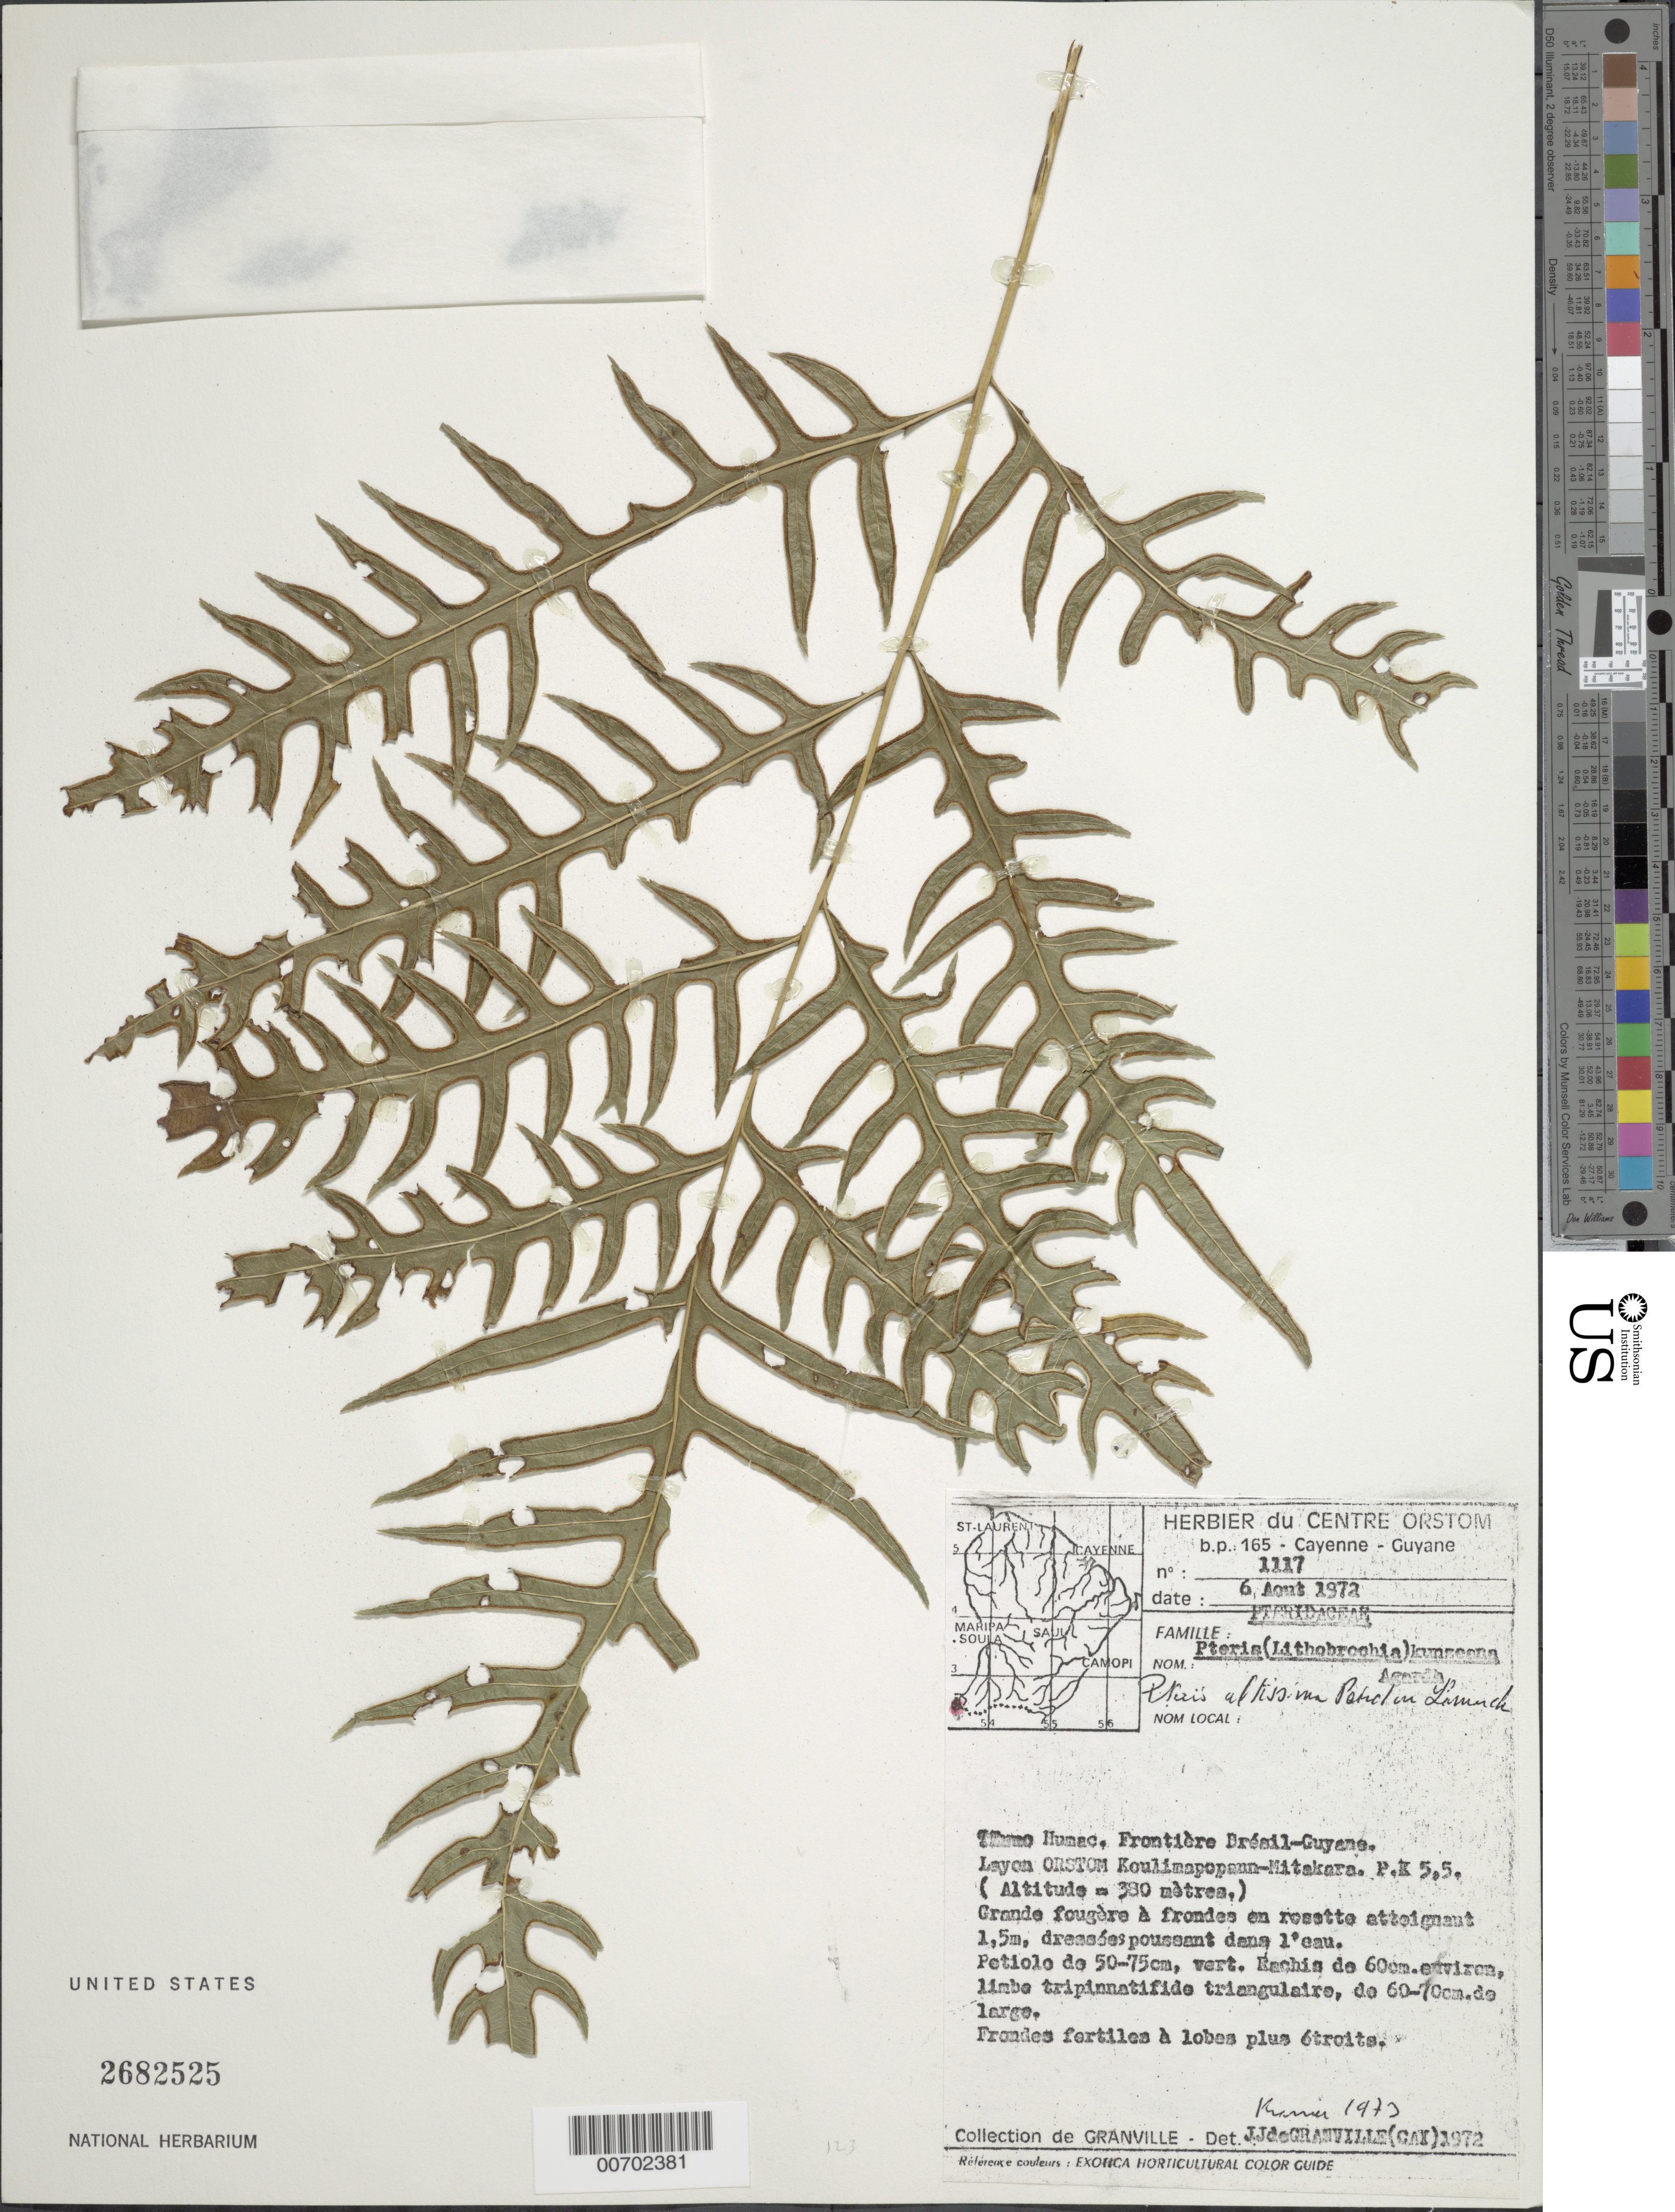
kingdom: Plantae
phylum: Tracheophyta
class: Polypodiopsida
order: Polypodiales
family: Pteridaceae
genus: Pteris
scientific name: Pteris altissima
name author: Poir.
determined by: Granville, J. J. de, (CAY), Institut de Recherche pour le Developpement (IRD) (FRENCH GUIANA)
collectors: J.-J. de Granville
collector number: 1117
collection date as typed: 6-Aug-72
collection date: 1972-08-06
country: French Guiana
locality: Tumuc-Humac, ORSTOM Koulimapopann-Mitakara frontierre, pk 7.5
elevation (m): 380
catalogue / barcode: US 2682525